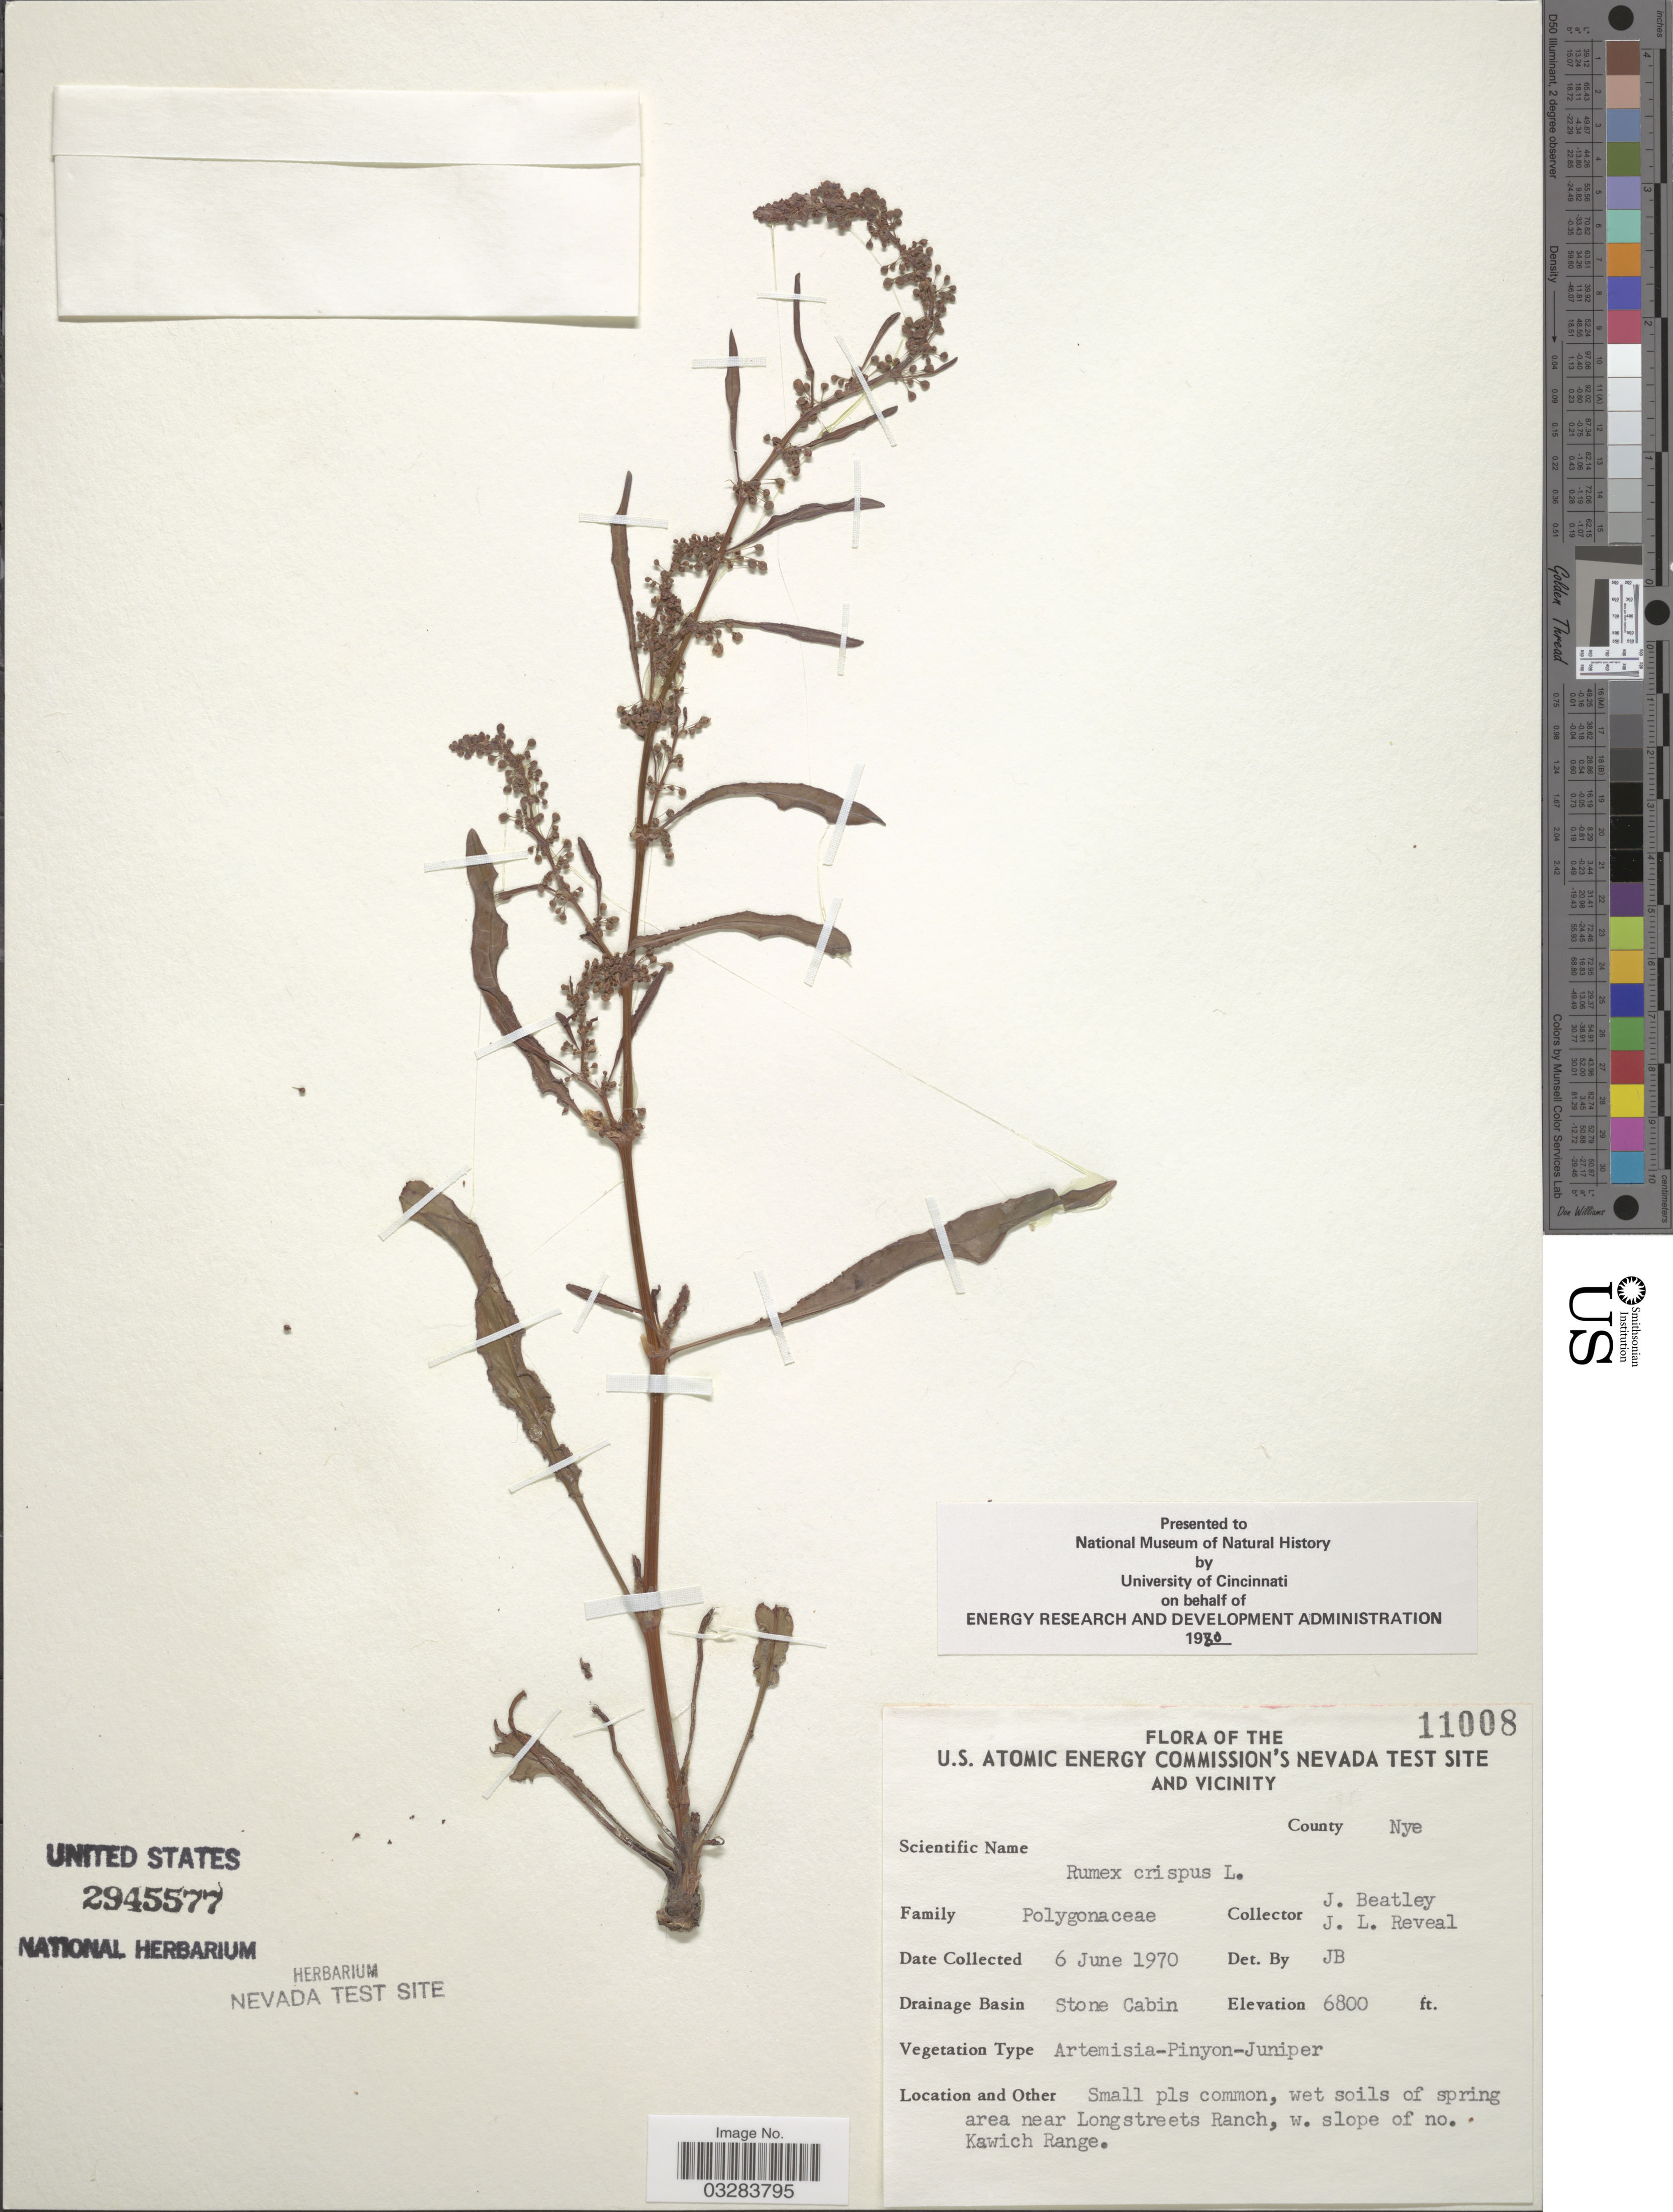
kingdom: Plantae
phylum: Tracheophyta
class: Magnoliopsida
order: Caryophyllales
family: Polygonaceae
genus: Rumex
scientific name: Rumex crispus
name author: L.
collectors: J. C. Beatley & J. L. Reveal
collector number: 11008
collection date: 1970-06-06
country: United States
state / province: Nevada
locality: U.S. Atomic Energy Commission's Nevada Test Site and Vicinity, County Nye, Drainage Basin Stone Cabin, wet soils of spring area near Longstreets Ranch, w. slope of no. Kawich Range.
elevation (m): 2073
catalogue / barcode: US 2945577